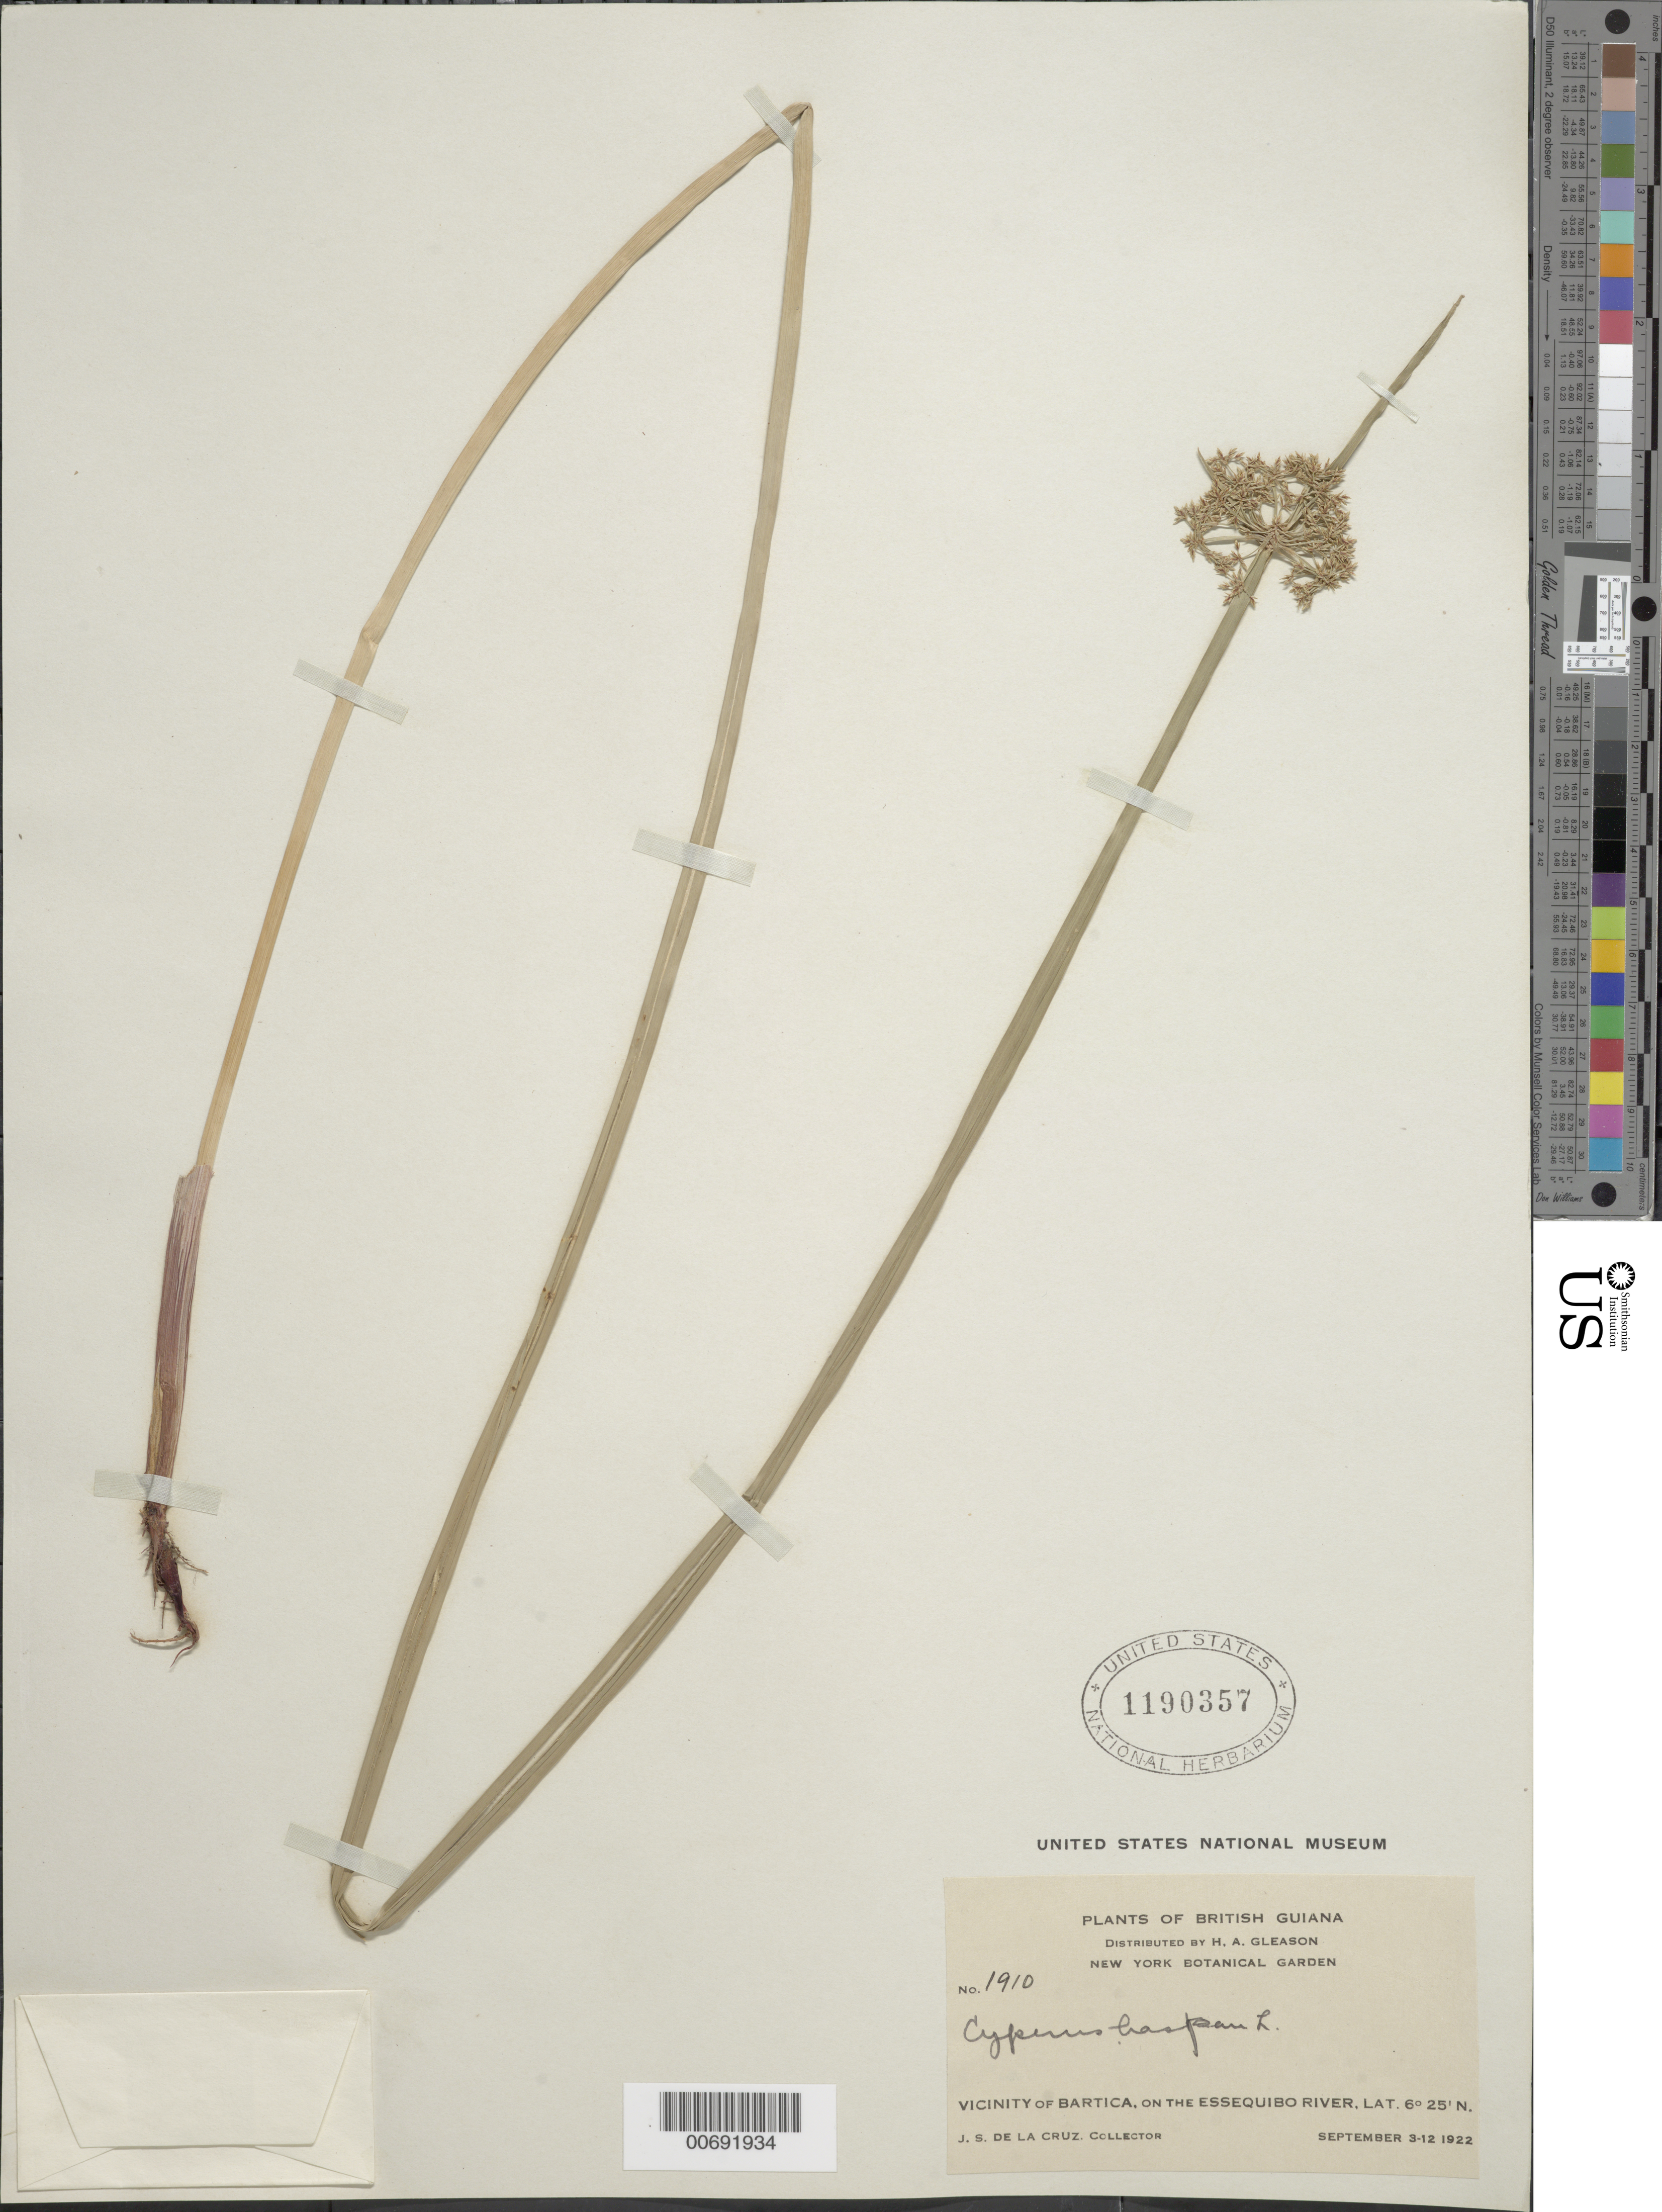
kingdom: Plantae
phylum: Tracheophyta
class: Liliopsida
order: Poales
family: Cyperaceae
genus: Cyperus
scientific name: Cyperus haspan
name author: L.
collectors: J. S. de la Cruz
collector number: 1910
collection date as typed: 3-Sep-22 to 12-Sep-22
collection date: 1922-09-03/1922-09-12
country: Guyana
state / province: Cuyuni-Mazaruni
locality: Bartica, vic., on the Essequibo River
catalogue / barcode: US 1190357